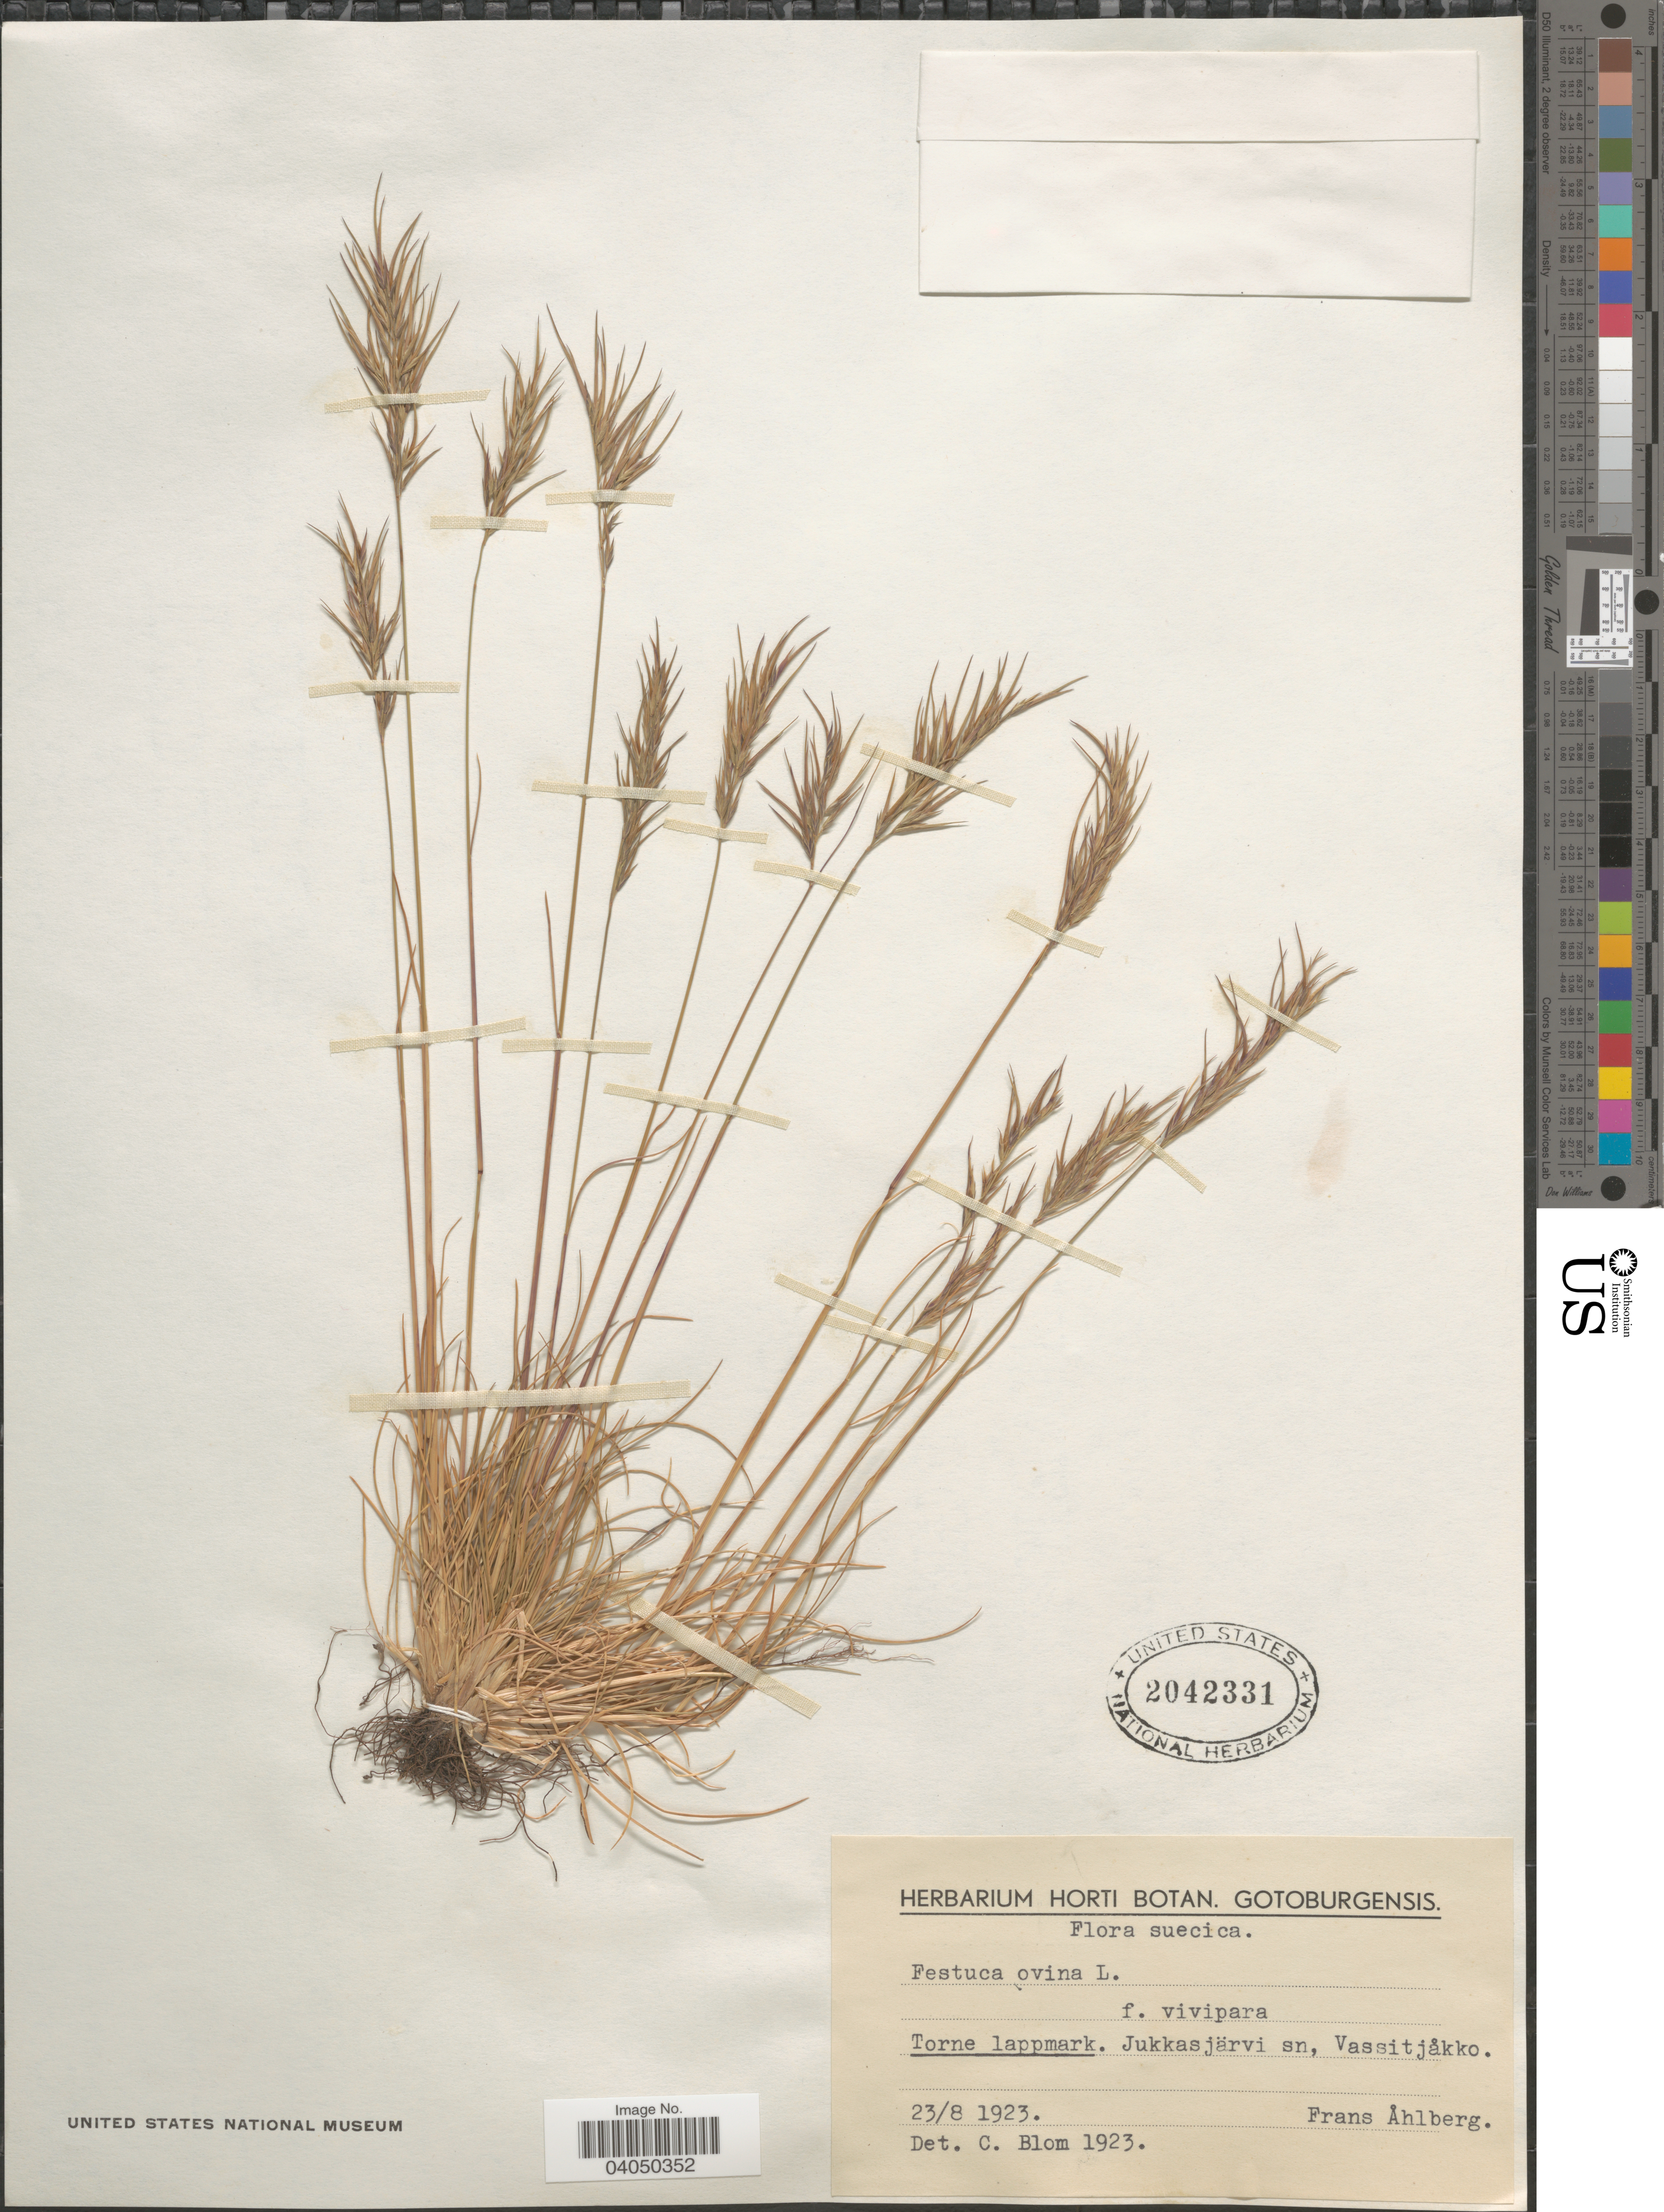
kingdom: Plantae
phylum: Tracheophyta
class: Liliopsida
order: Poales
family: Poaceae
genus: Festuca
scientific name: Festuca vivipara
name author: (L.) Sm.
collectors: F. Ahlberg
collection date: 1923-08-23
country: Sweden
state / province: Norrbotten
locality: Suecica. Torne lappmark. Jukkasjärvi sn, Vassitjåkko.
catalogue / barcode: US 2042331